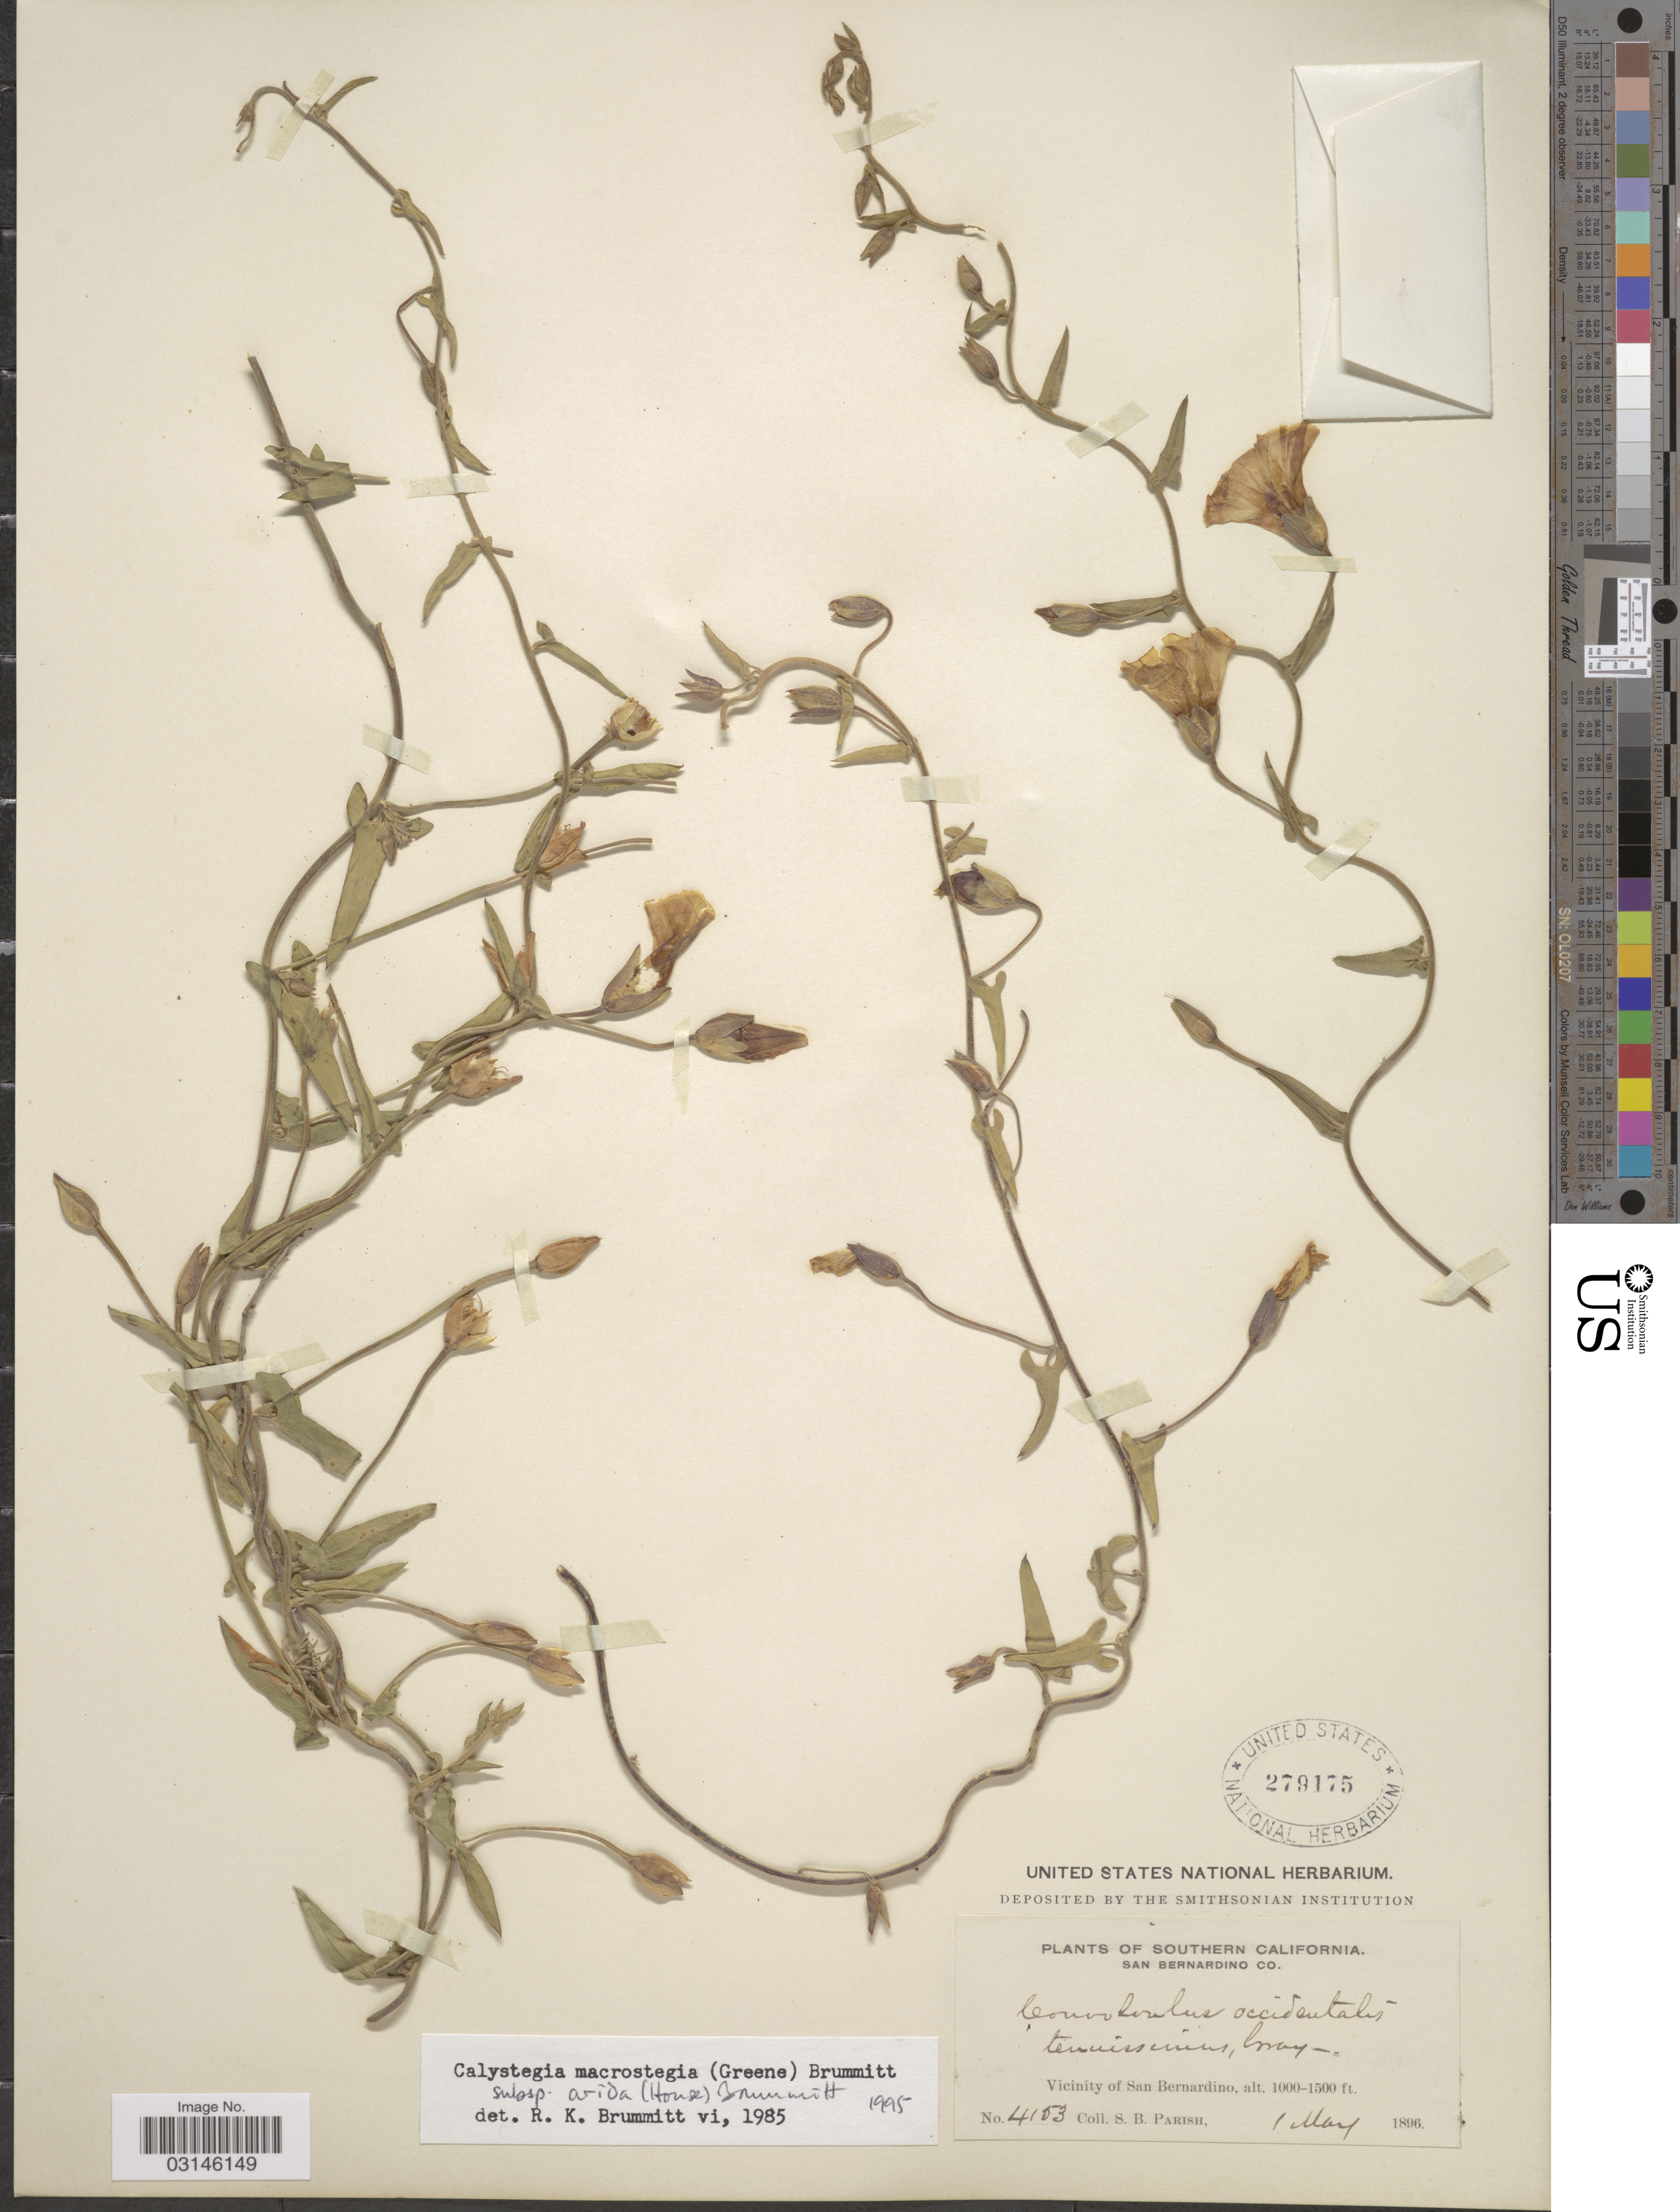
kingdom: Plantae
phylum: Tracheophyta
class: Magnoliopsida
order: Solanales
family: Convolvulaceae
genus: Calystegia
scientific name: Calystegia macrostegia subsp. arida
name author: (Greene) Brummitt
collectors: S. B. Parish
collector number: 4153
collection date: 1896-05-01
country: United States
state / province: California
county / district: San Bernardino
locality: Southern California. San Bernardino Co. Vicinity of San Bernardino.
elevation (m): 305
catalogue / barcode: US 279175